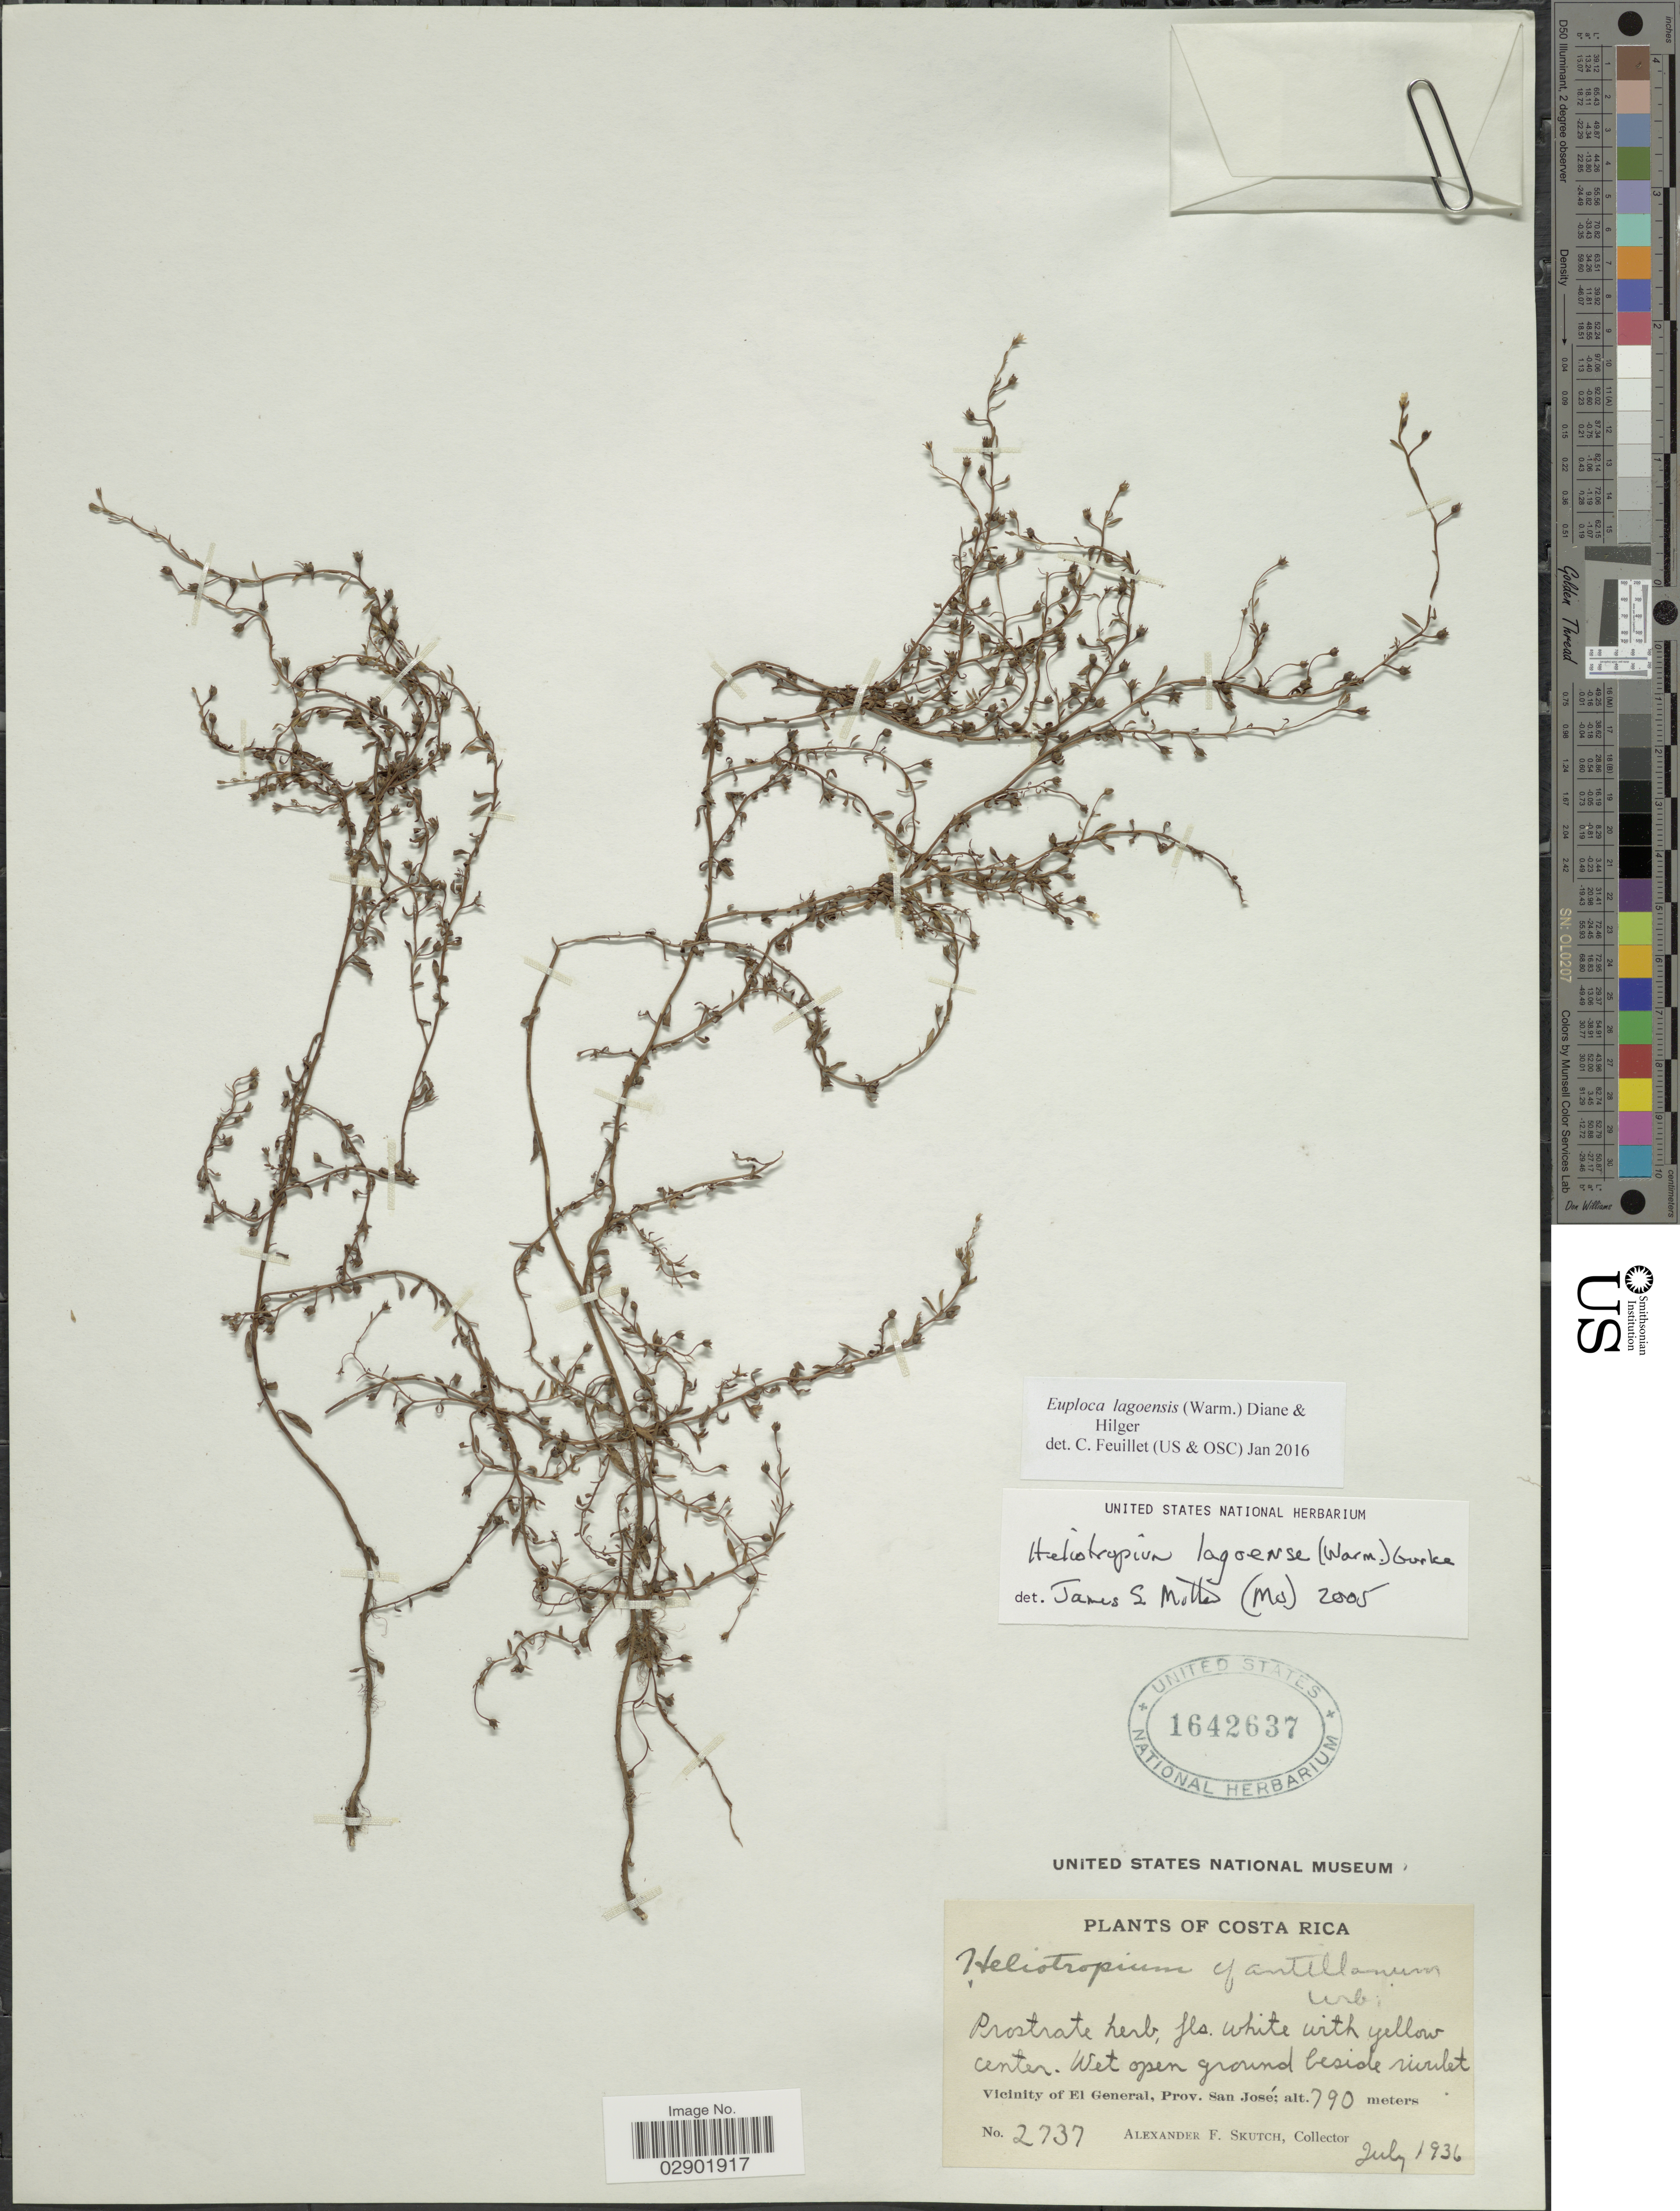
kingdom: Plantae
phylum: Tracheophyta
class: Magnoliopsida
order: Boraginales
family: Heliotropiaceae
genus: Euploca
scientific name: Euploca lagoensis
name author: (Mill.) Diane & Hilger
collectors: A. F. Skutch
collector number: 2737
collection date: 1936-07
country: Costa Rica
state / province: San José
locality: Wet open ground beside rivulet. Vicinity of El General, Prov. San José.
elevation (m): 790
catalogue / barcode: US 1642637